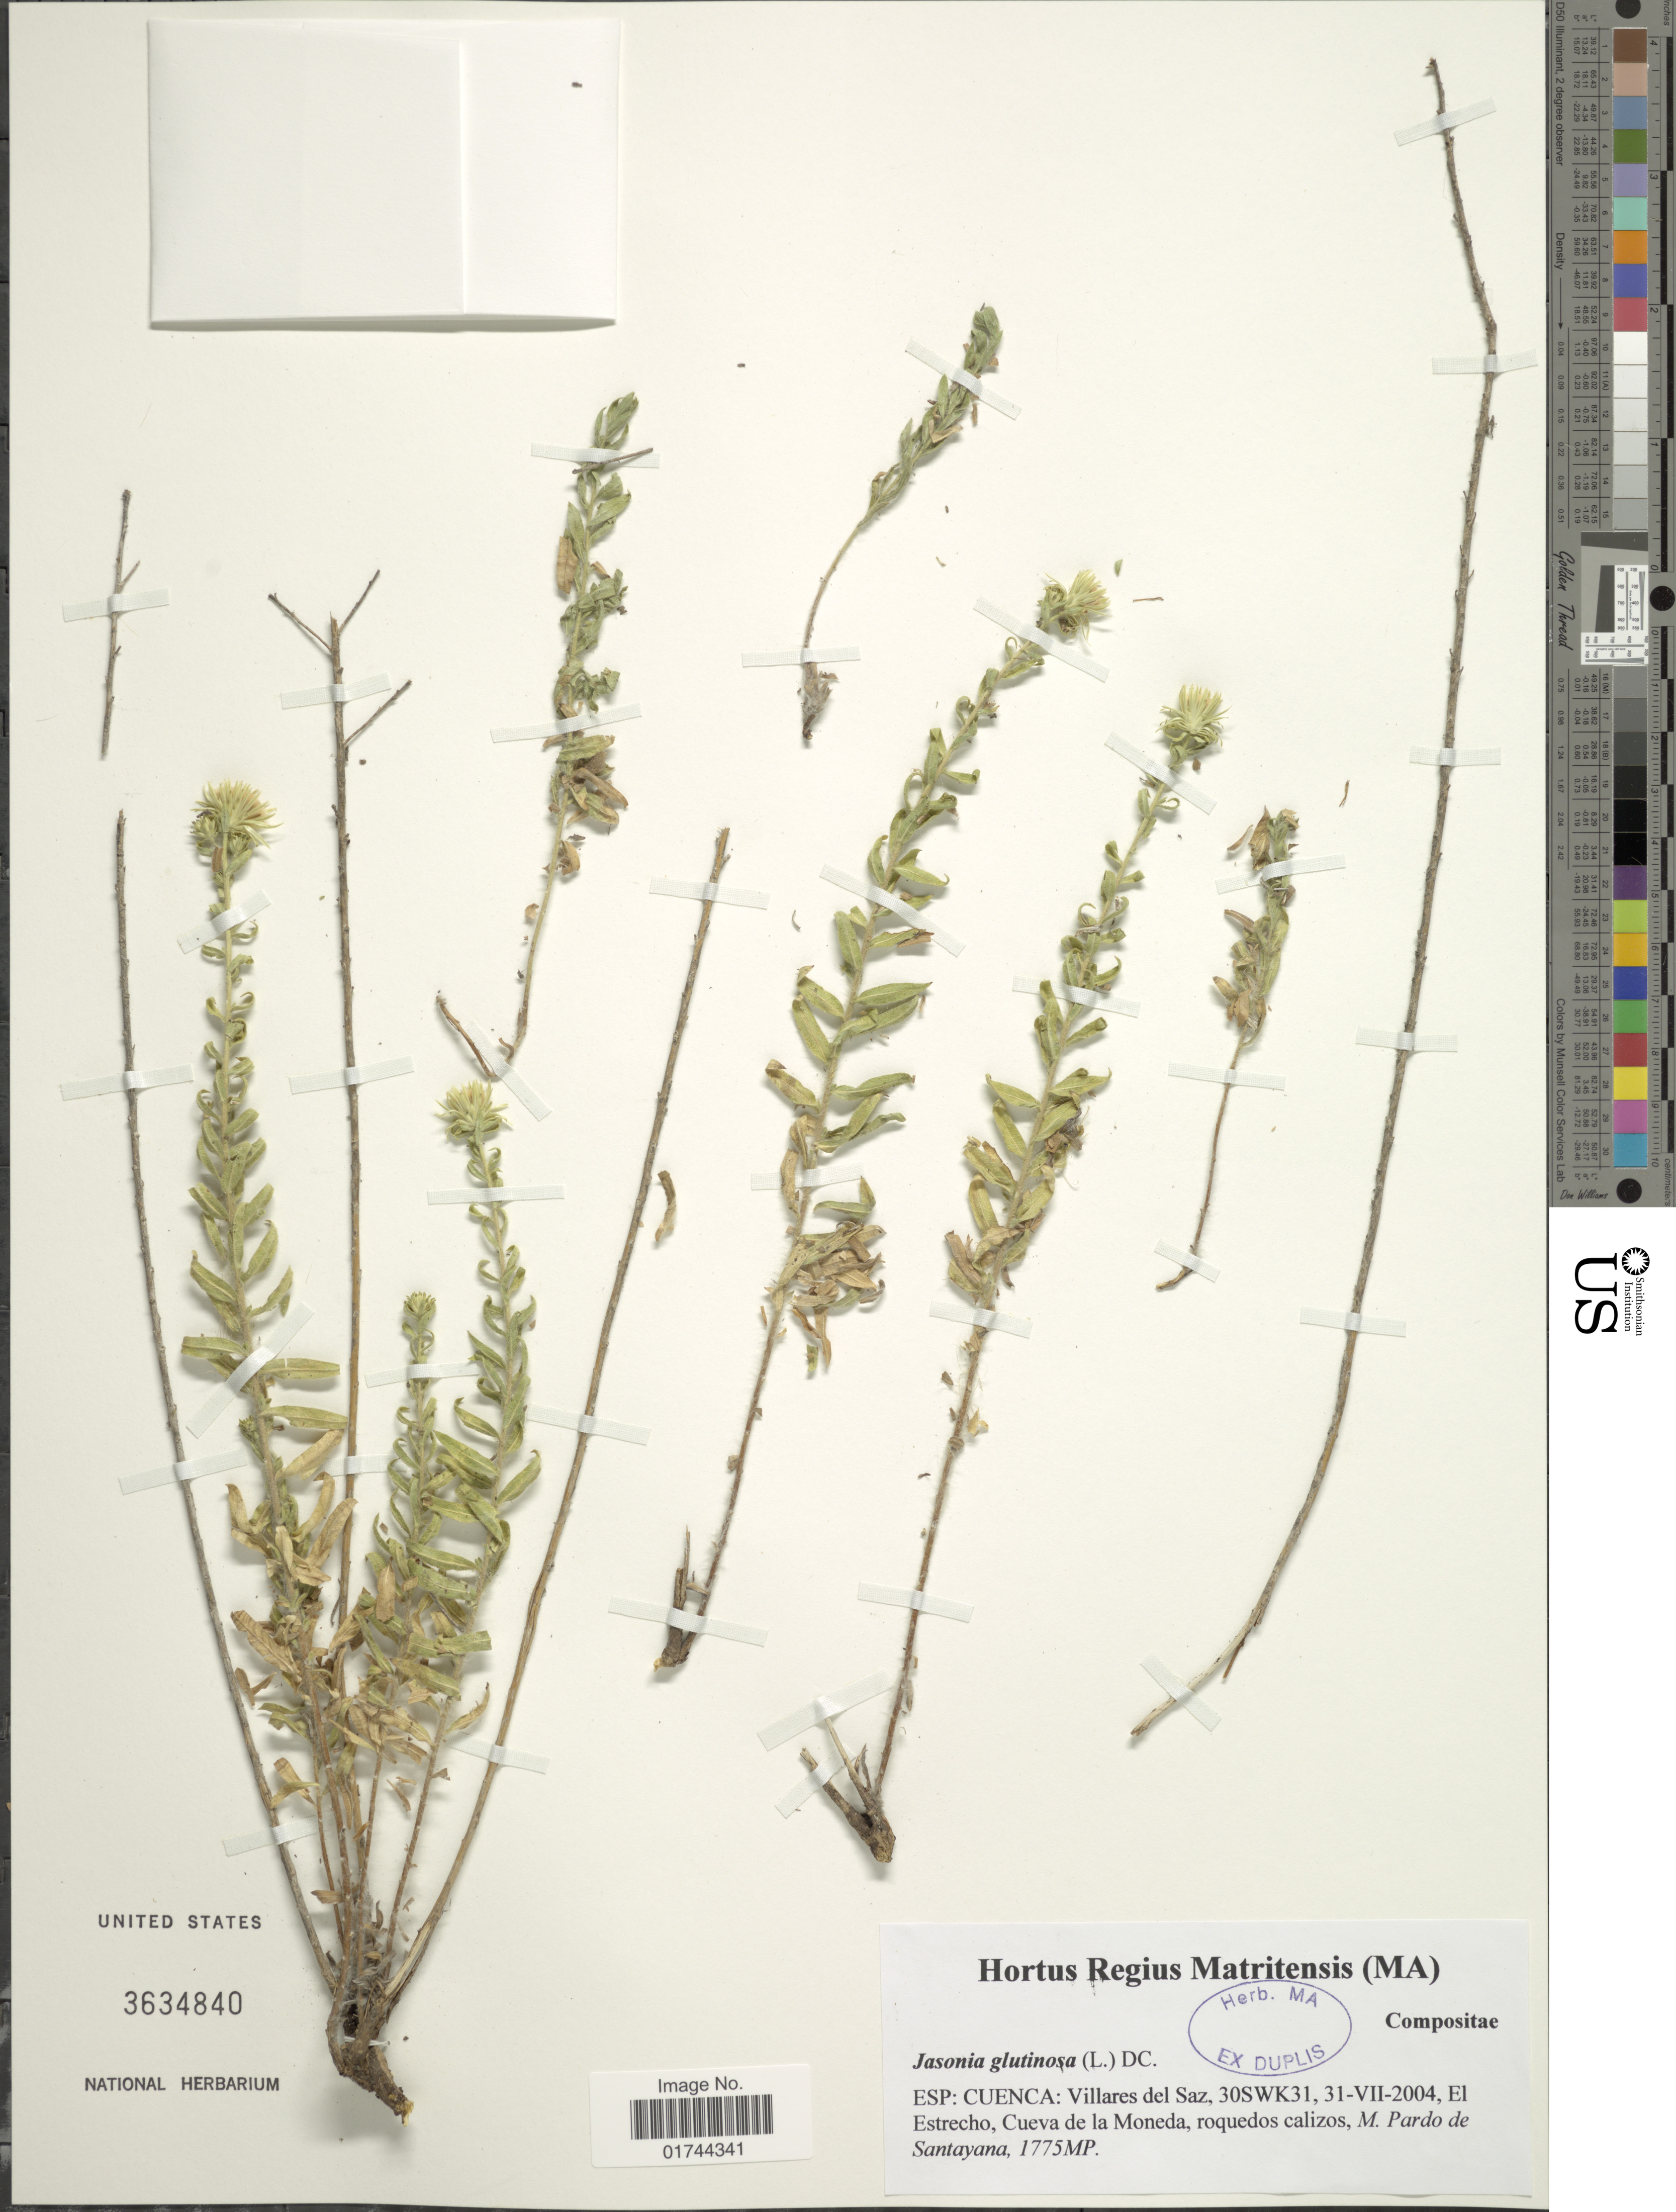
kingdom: Plantae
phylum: Tracheophyta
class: Magnoliopsida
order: Asterales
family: Asteraceae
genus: Jasonia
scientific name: Jasonia glutinosa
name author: (L.) DC.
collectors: M. Pardo de Santayana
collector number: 1775MP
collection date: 2004-07-31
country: Spain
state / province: Castilla-La Mancha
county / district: Cuenca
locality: Esp: Cuenca: Villares del Saz, El Estrecho, Cueva de la Moneda, roquedos calizos, M. Pardo de Santayana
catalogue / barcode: US 3634840